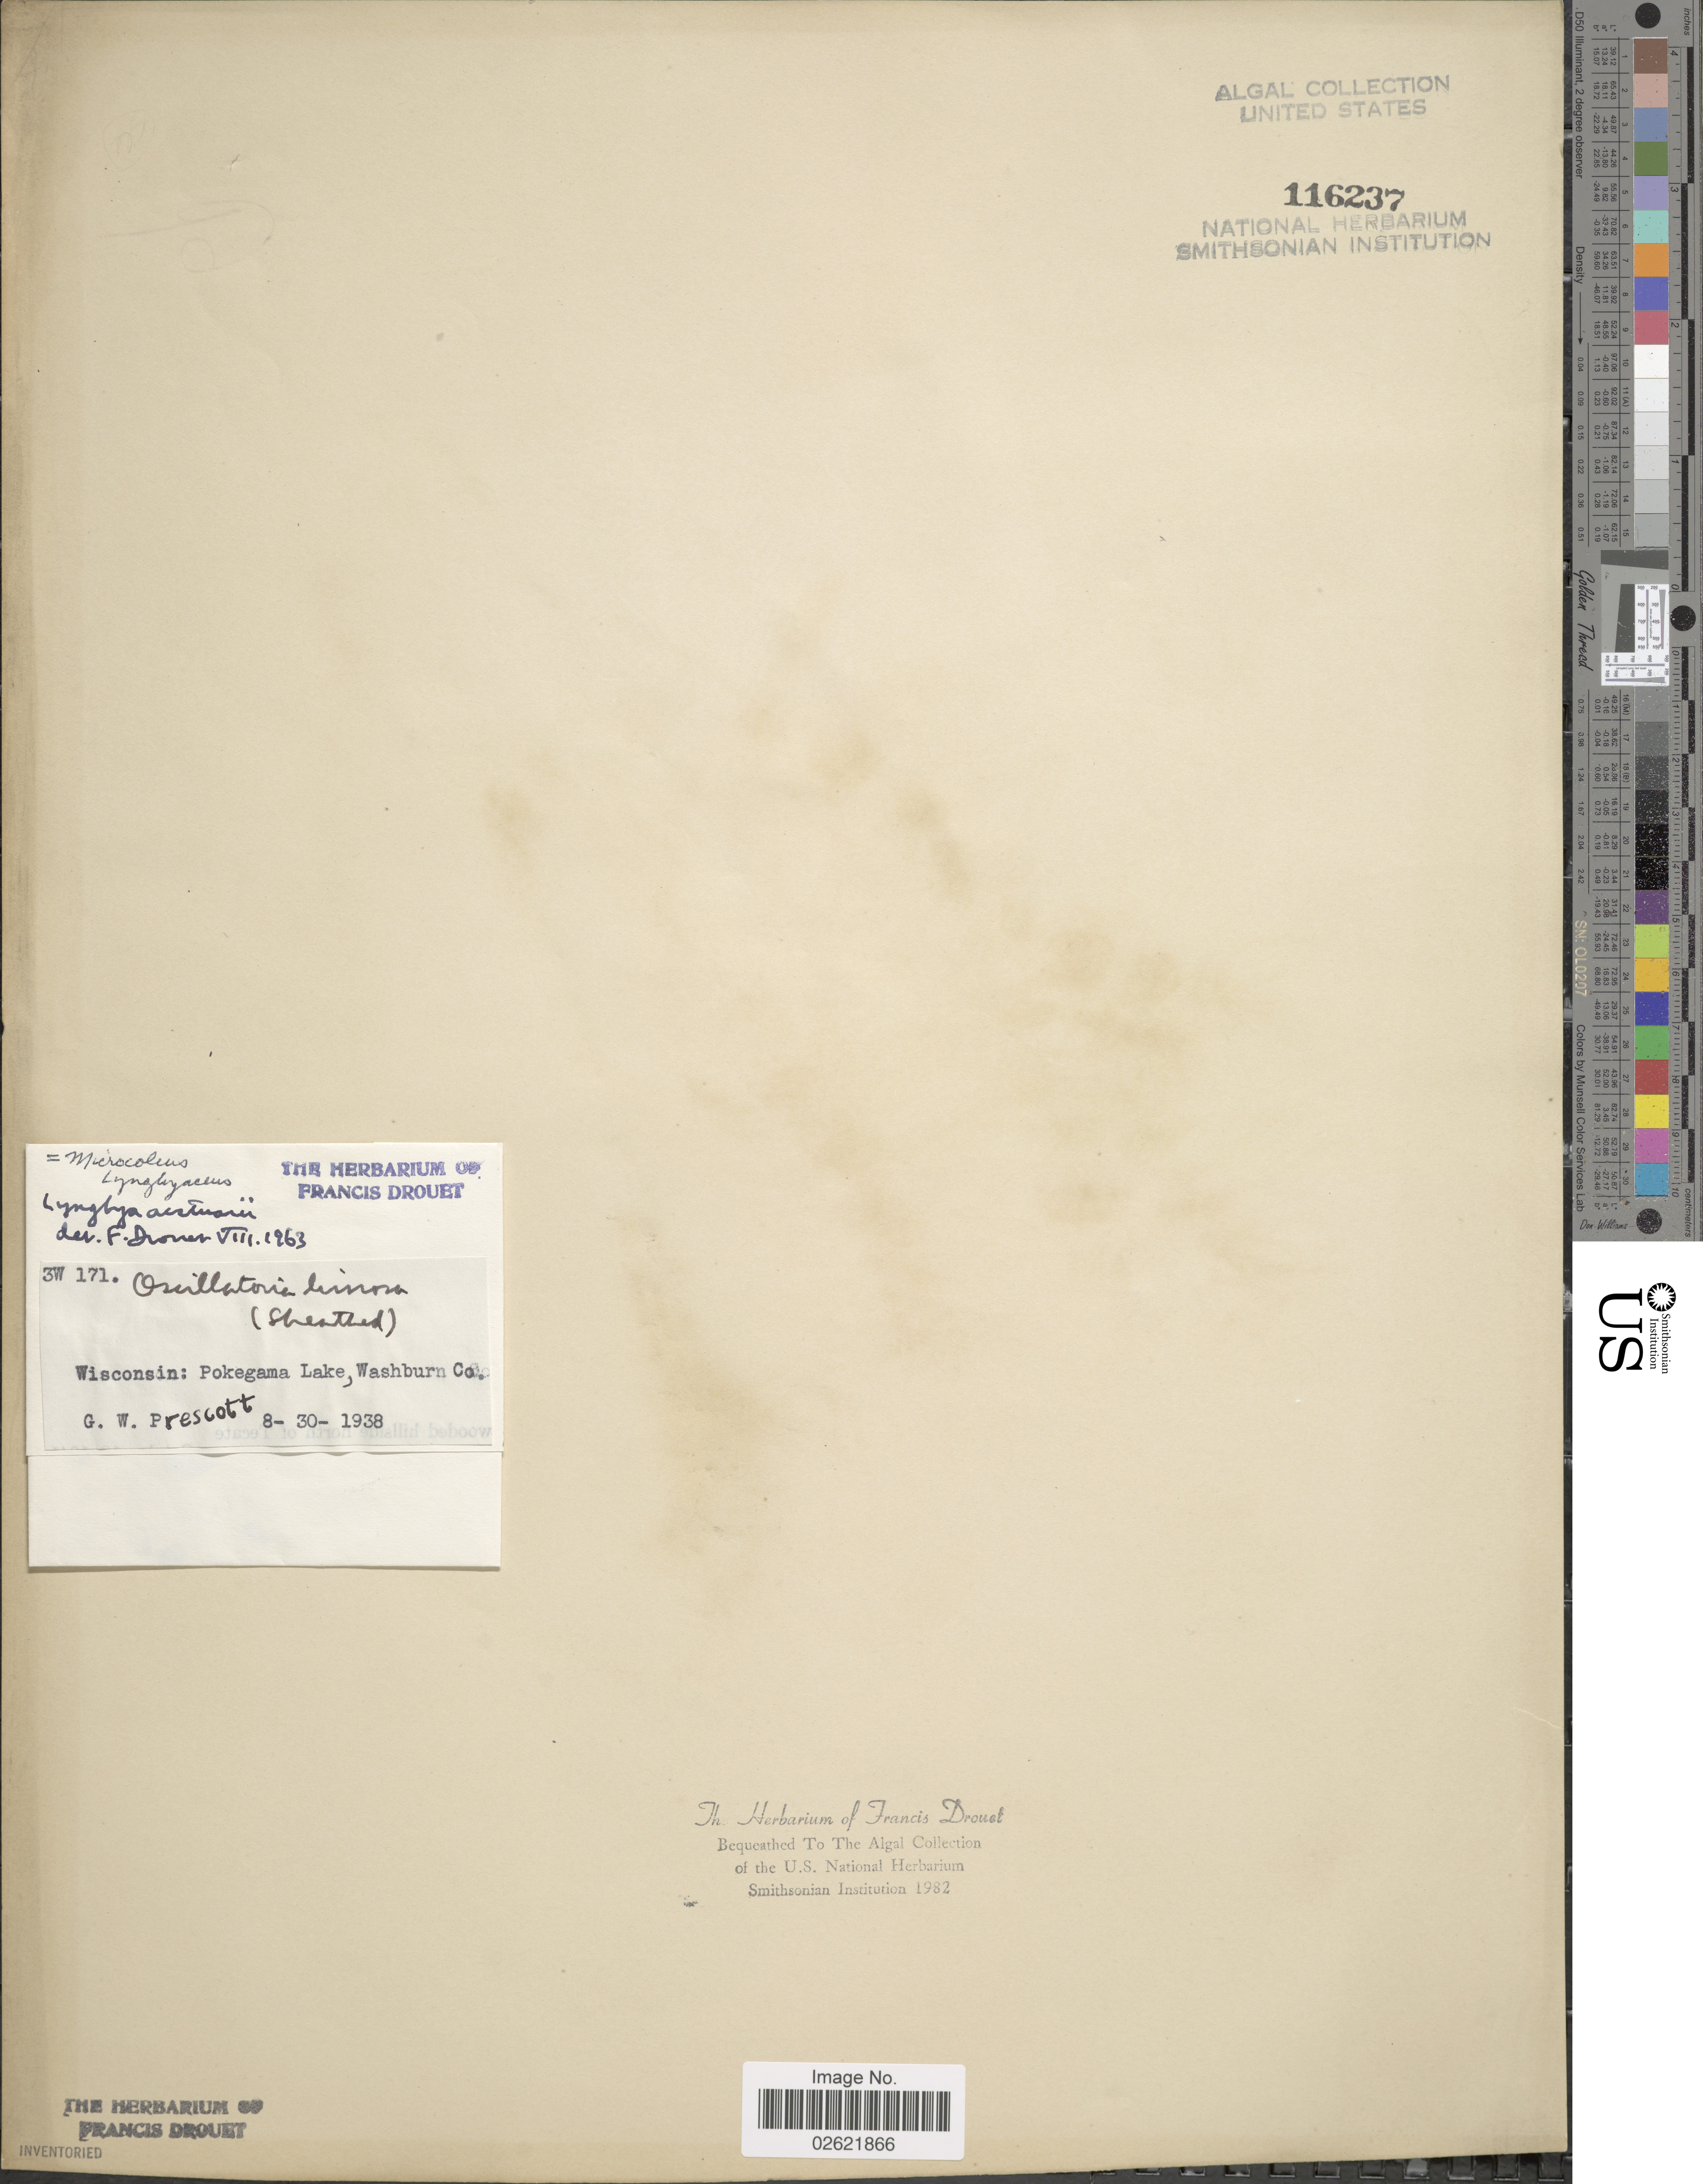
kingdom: Bacteria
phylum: Cyanobacteria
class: Cyanobacteriia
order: Cyanobacteriales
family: Microcoleaceae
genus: Microcoleus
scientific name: Microcoleus lyngbyaceus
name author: Kütz. ex Forti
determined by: Drouet, F. E.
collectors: G. Prescott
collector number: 3w171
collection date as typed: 30 Aug 1938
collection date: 1938-08-30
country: United States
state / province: Wisconsin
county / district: Washburn County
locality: Pokegama Lake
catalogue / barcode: US 116237